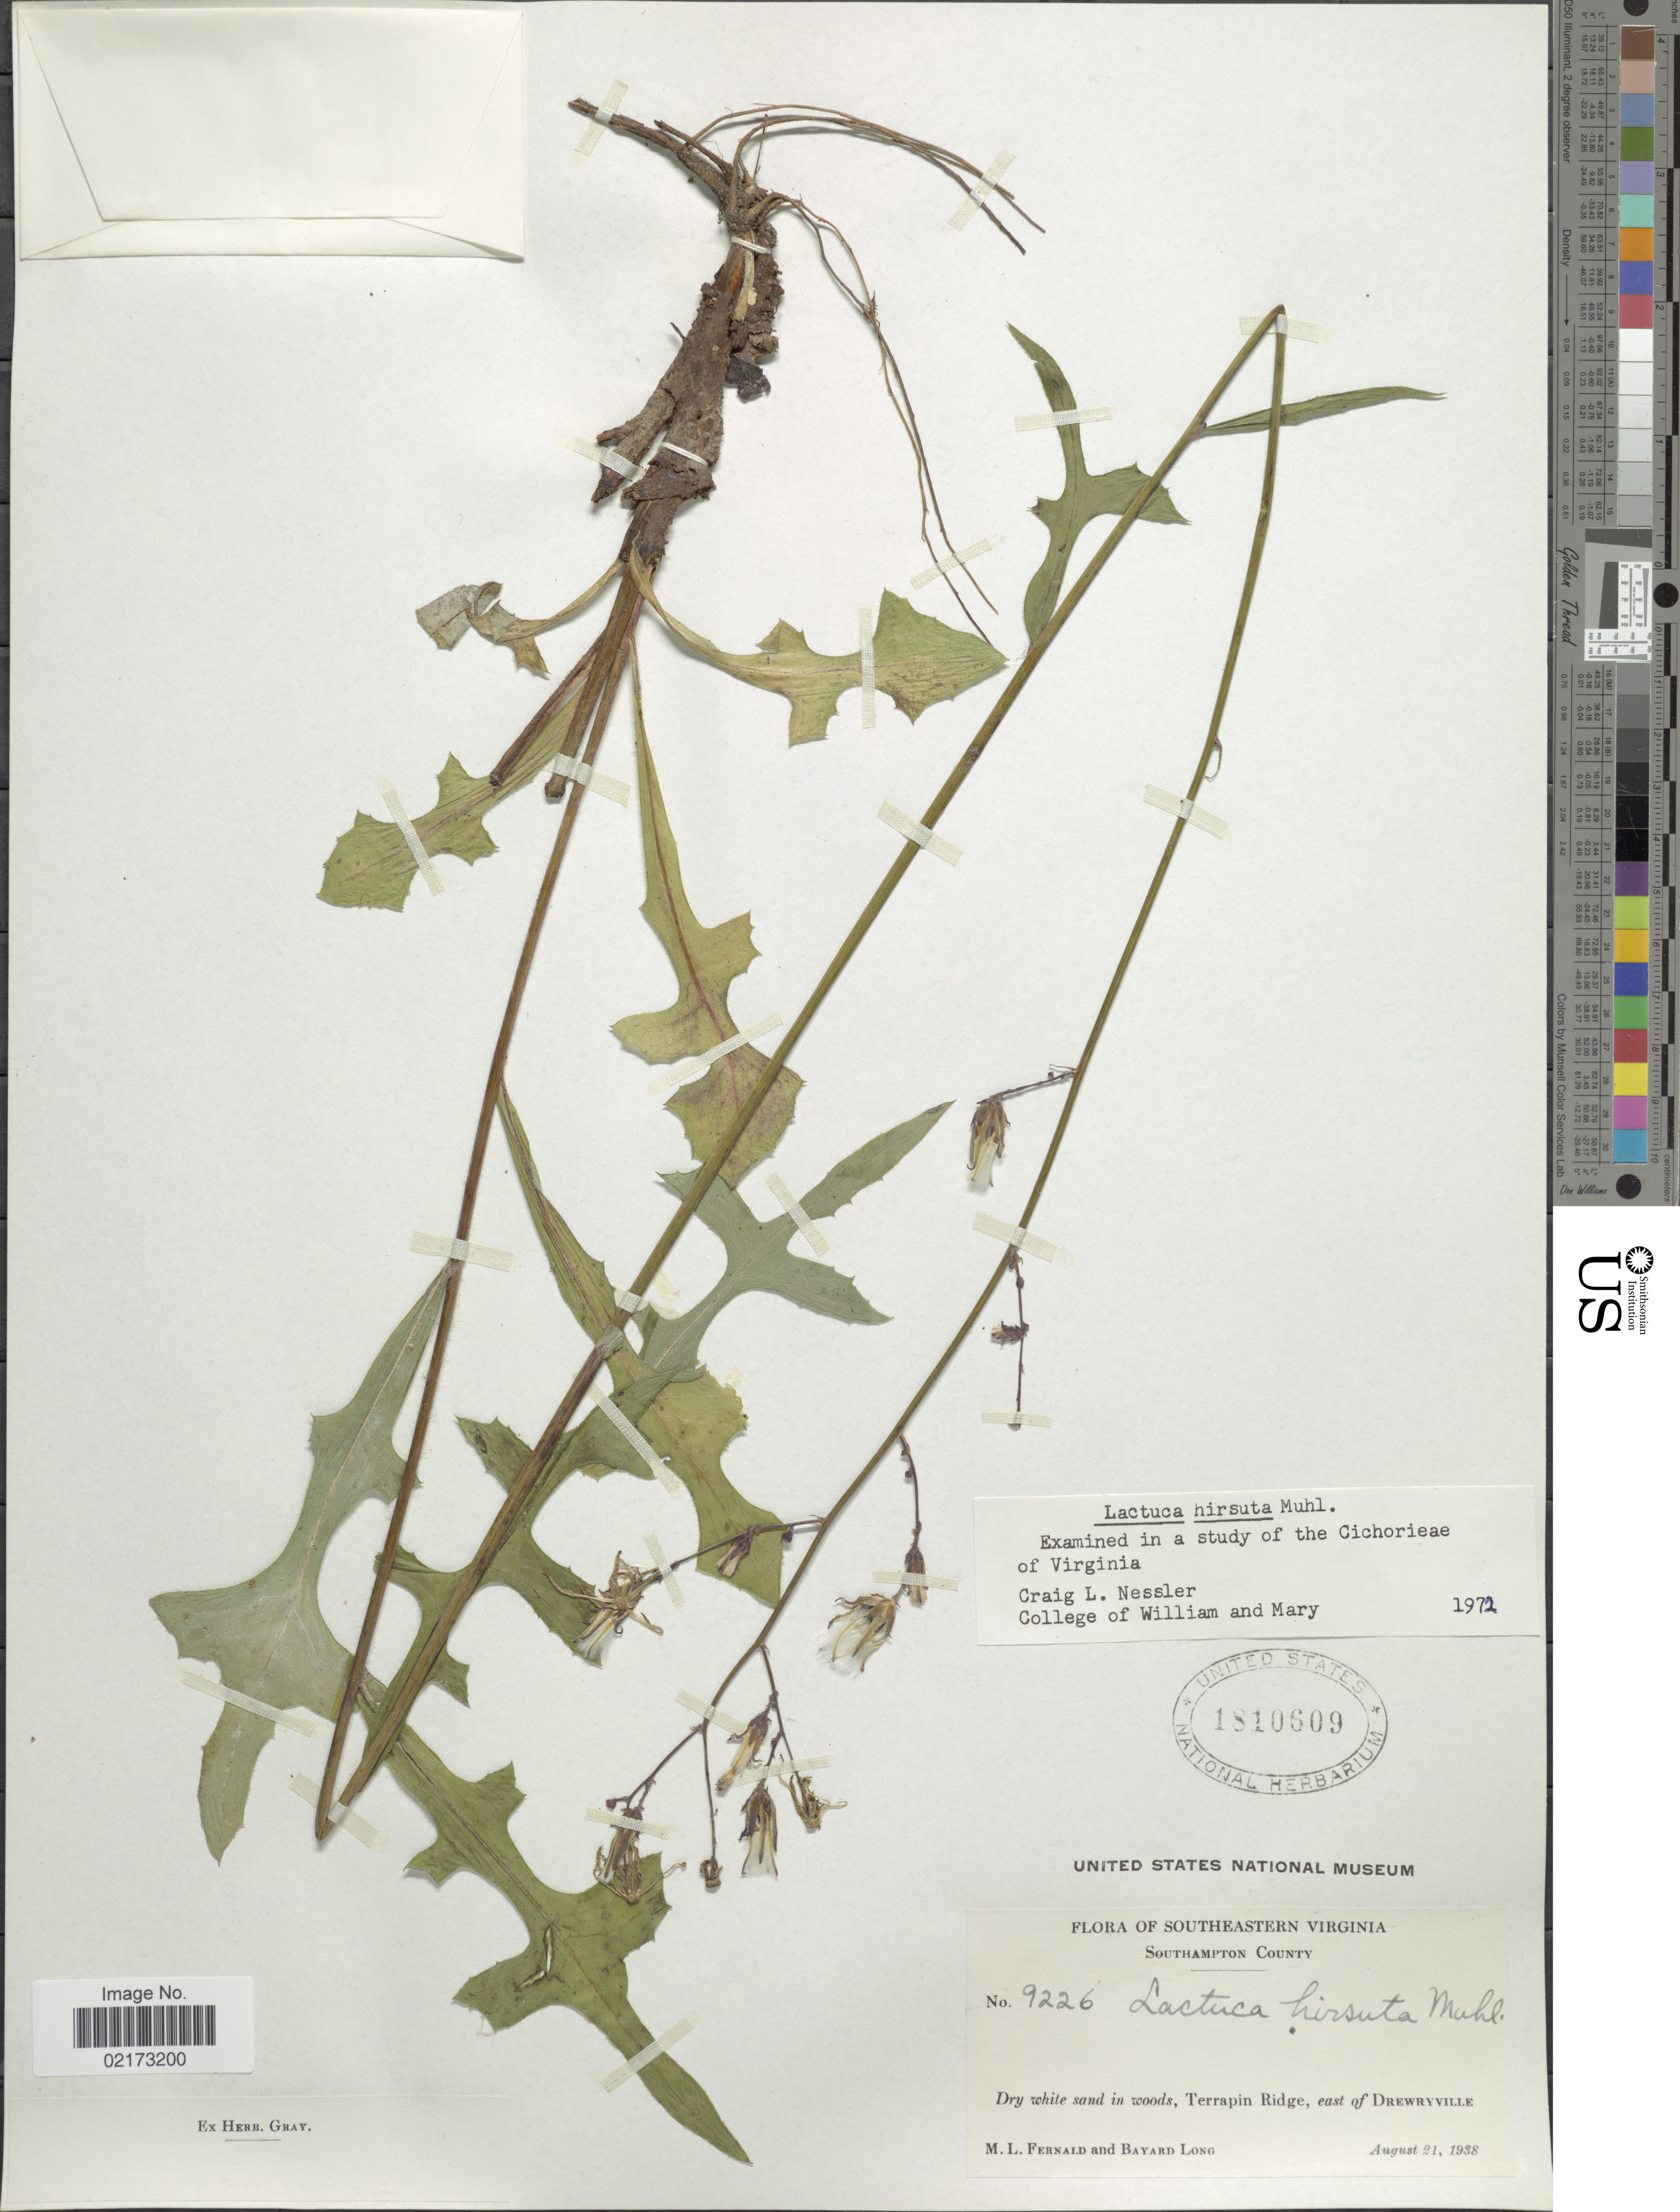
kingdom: Plantae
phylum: Tracheophyta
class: Magnoliopsida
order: Asterales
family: Asteraceae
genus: Lactuca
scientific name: Lactuca hirsuta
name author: Muhl. ex Nutt.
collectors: M. L. Fernald & B. Long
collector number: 9226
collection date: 1938-08-21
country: United States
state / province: Virginia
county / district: Southampton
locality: Southeastern Virginia, Southampton County, Terrapin Ridge, east of Drewryville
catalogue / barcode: US 1810609